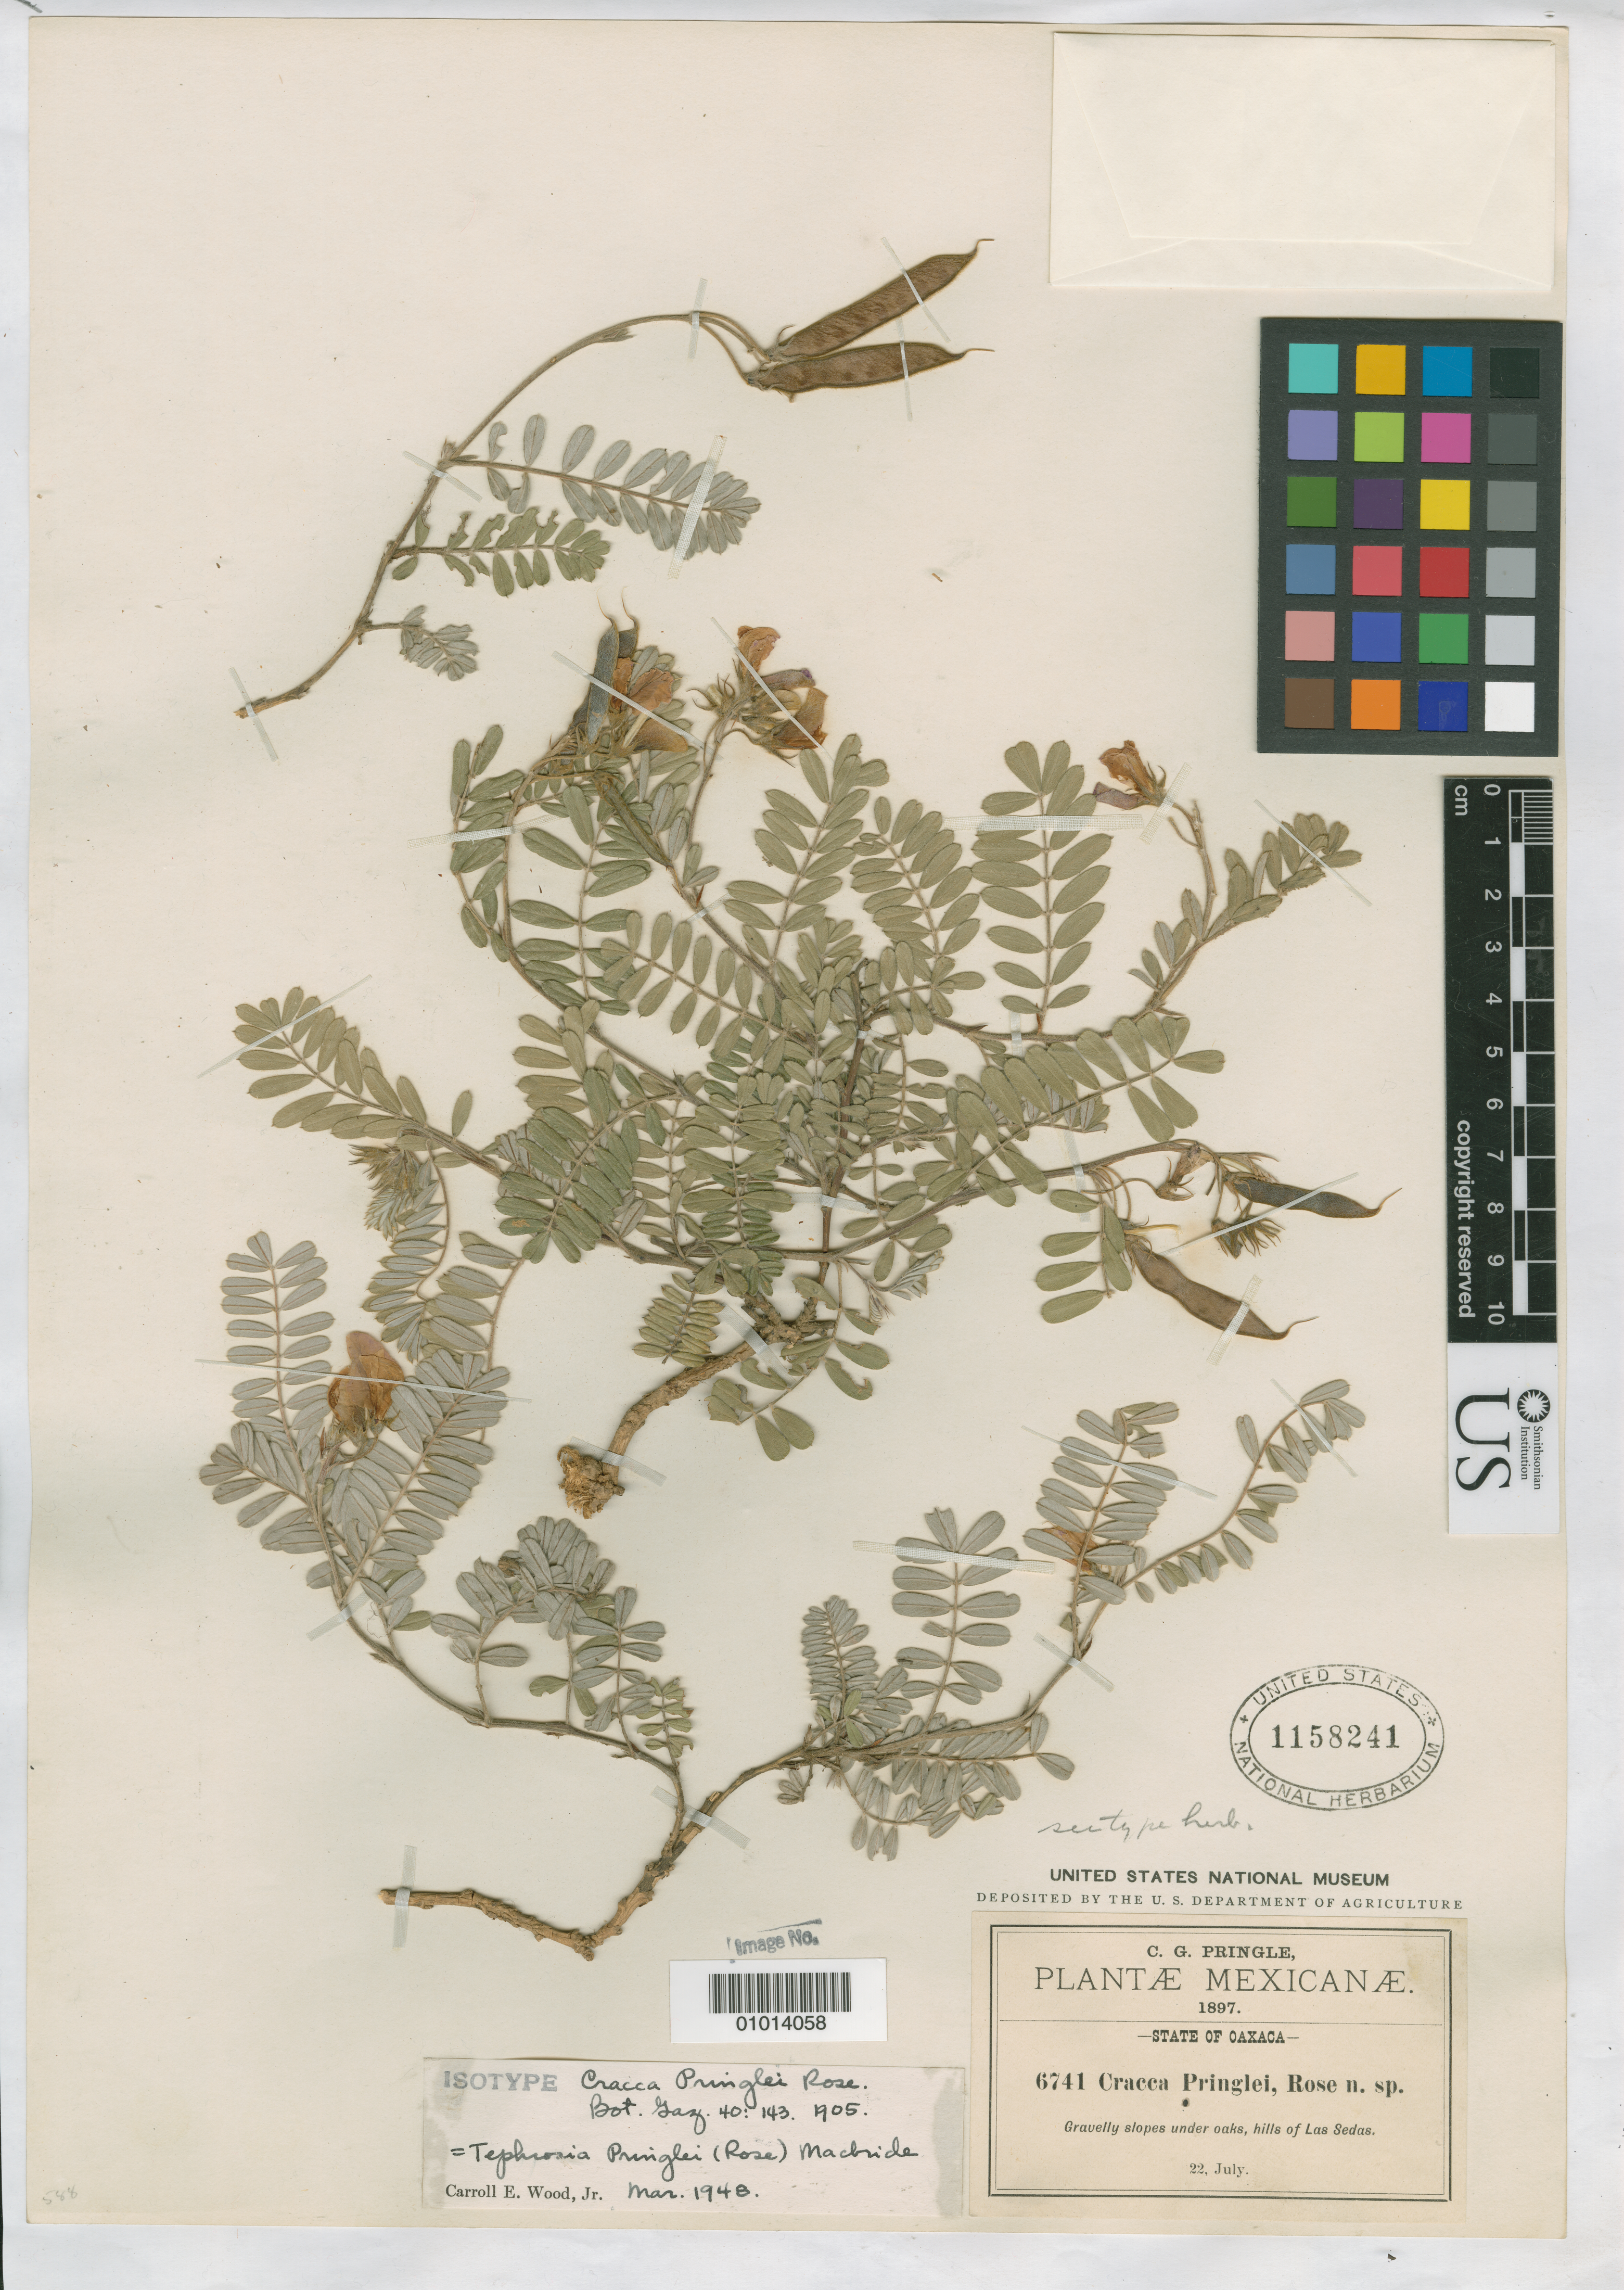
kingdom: Plantae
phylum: Tracheophyta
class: Magnoliopsida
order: Fabales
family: Fabaceae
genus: Cracca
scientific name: Cracca pringlei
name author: Rose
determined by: Wood, C. E., Jr.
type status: Isotype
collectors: C. G. Pringle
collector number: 6741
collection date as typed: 22 Jul 1897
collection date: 1897-07-22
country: Mexico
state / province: Oaxaca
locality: Hills of Las Sedas.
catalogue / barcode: US 1158241